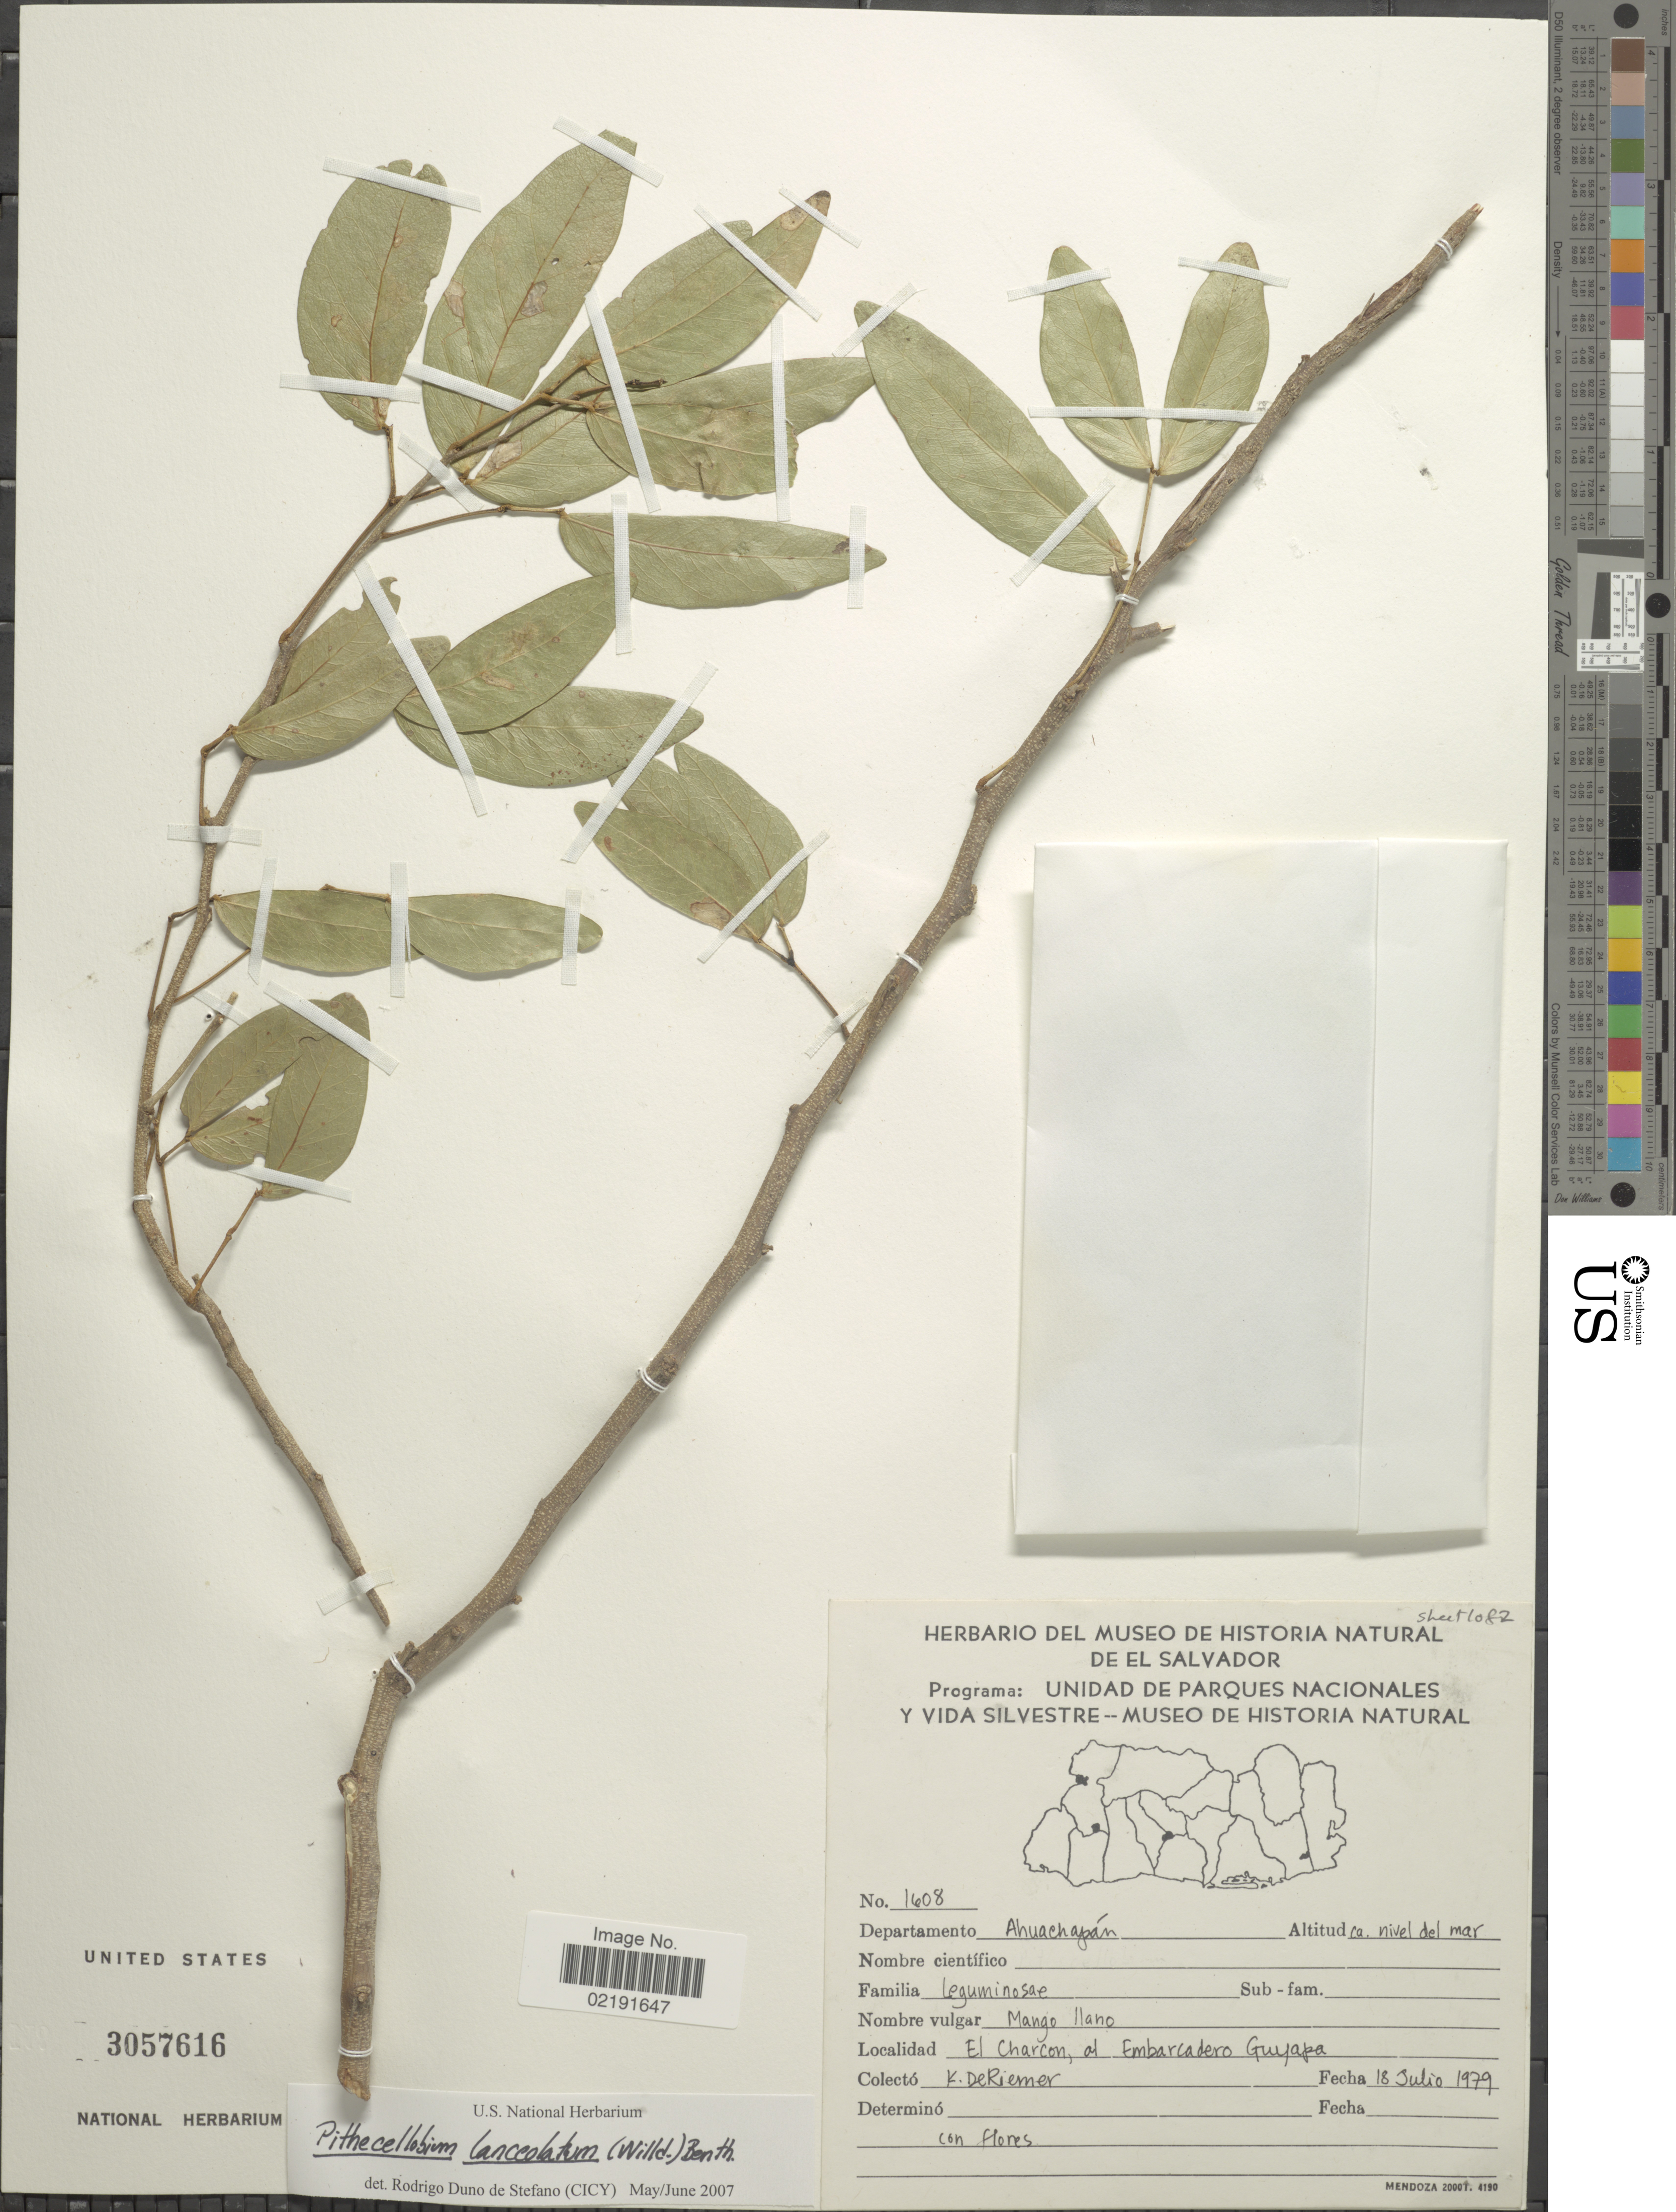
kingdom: Plantae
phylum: Tracheophyta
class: Magnoliopsida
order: Fabales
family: Fabaceae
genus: Pithecellobium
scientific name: Pithecellobium lanceolatum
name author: (Humb. & Bonpl. ex Willd.) Benth.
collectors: K. DeRiemer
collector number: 1608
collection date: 1979-07-18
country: El Salvador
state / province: Ahuachapan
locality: El Charcon, al Embarcadero Guyapa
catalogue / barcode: US 3057616